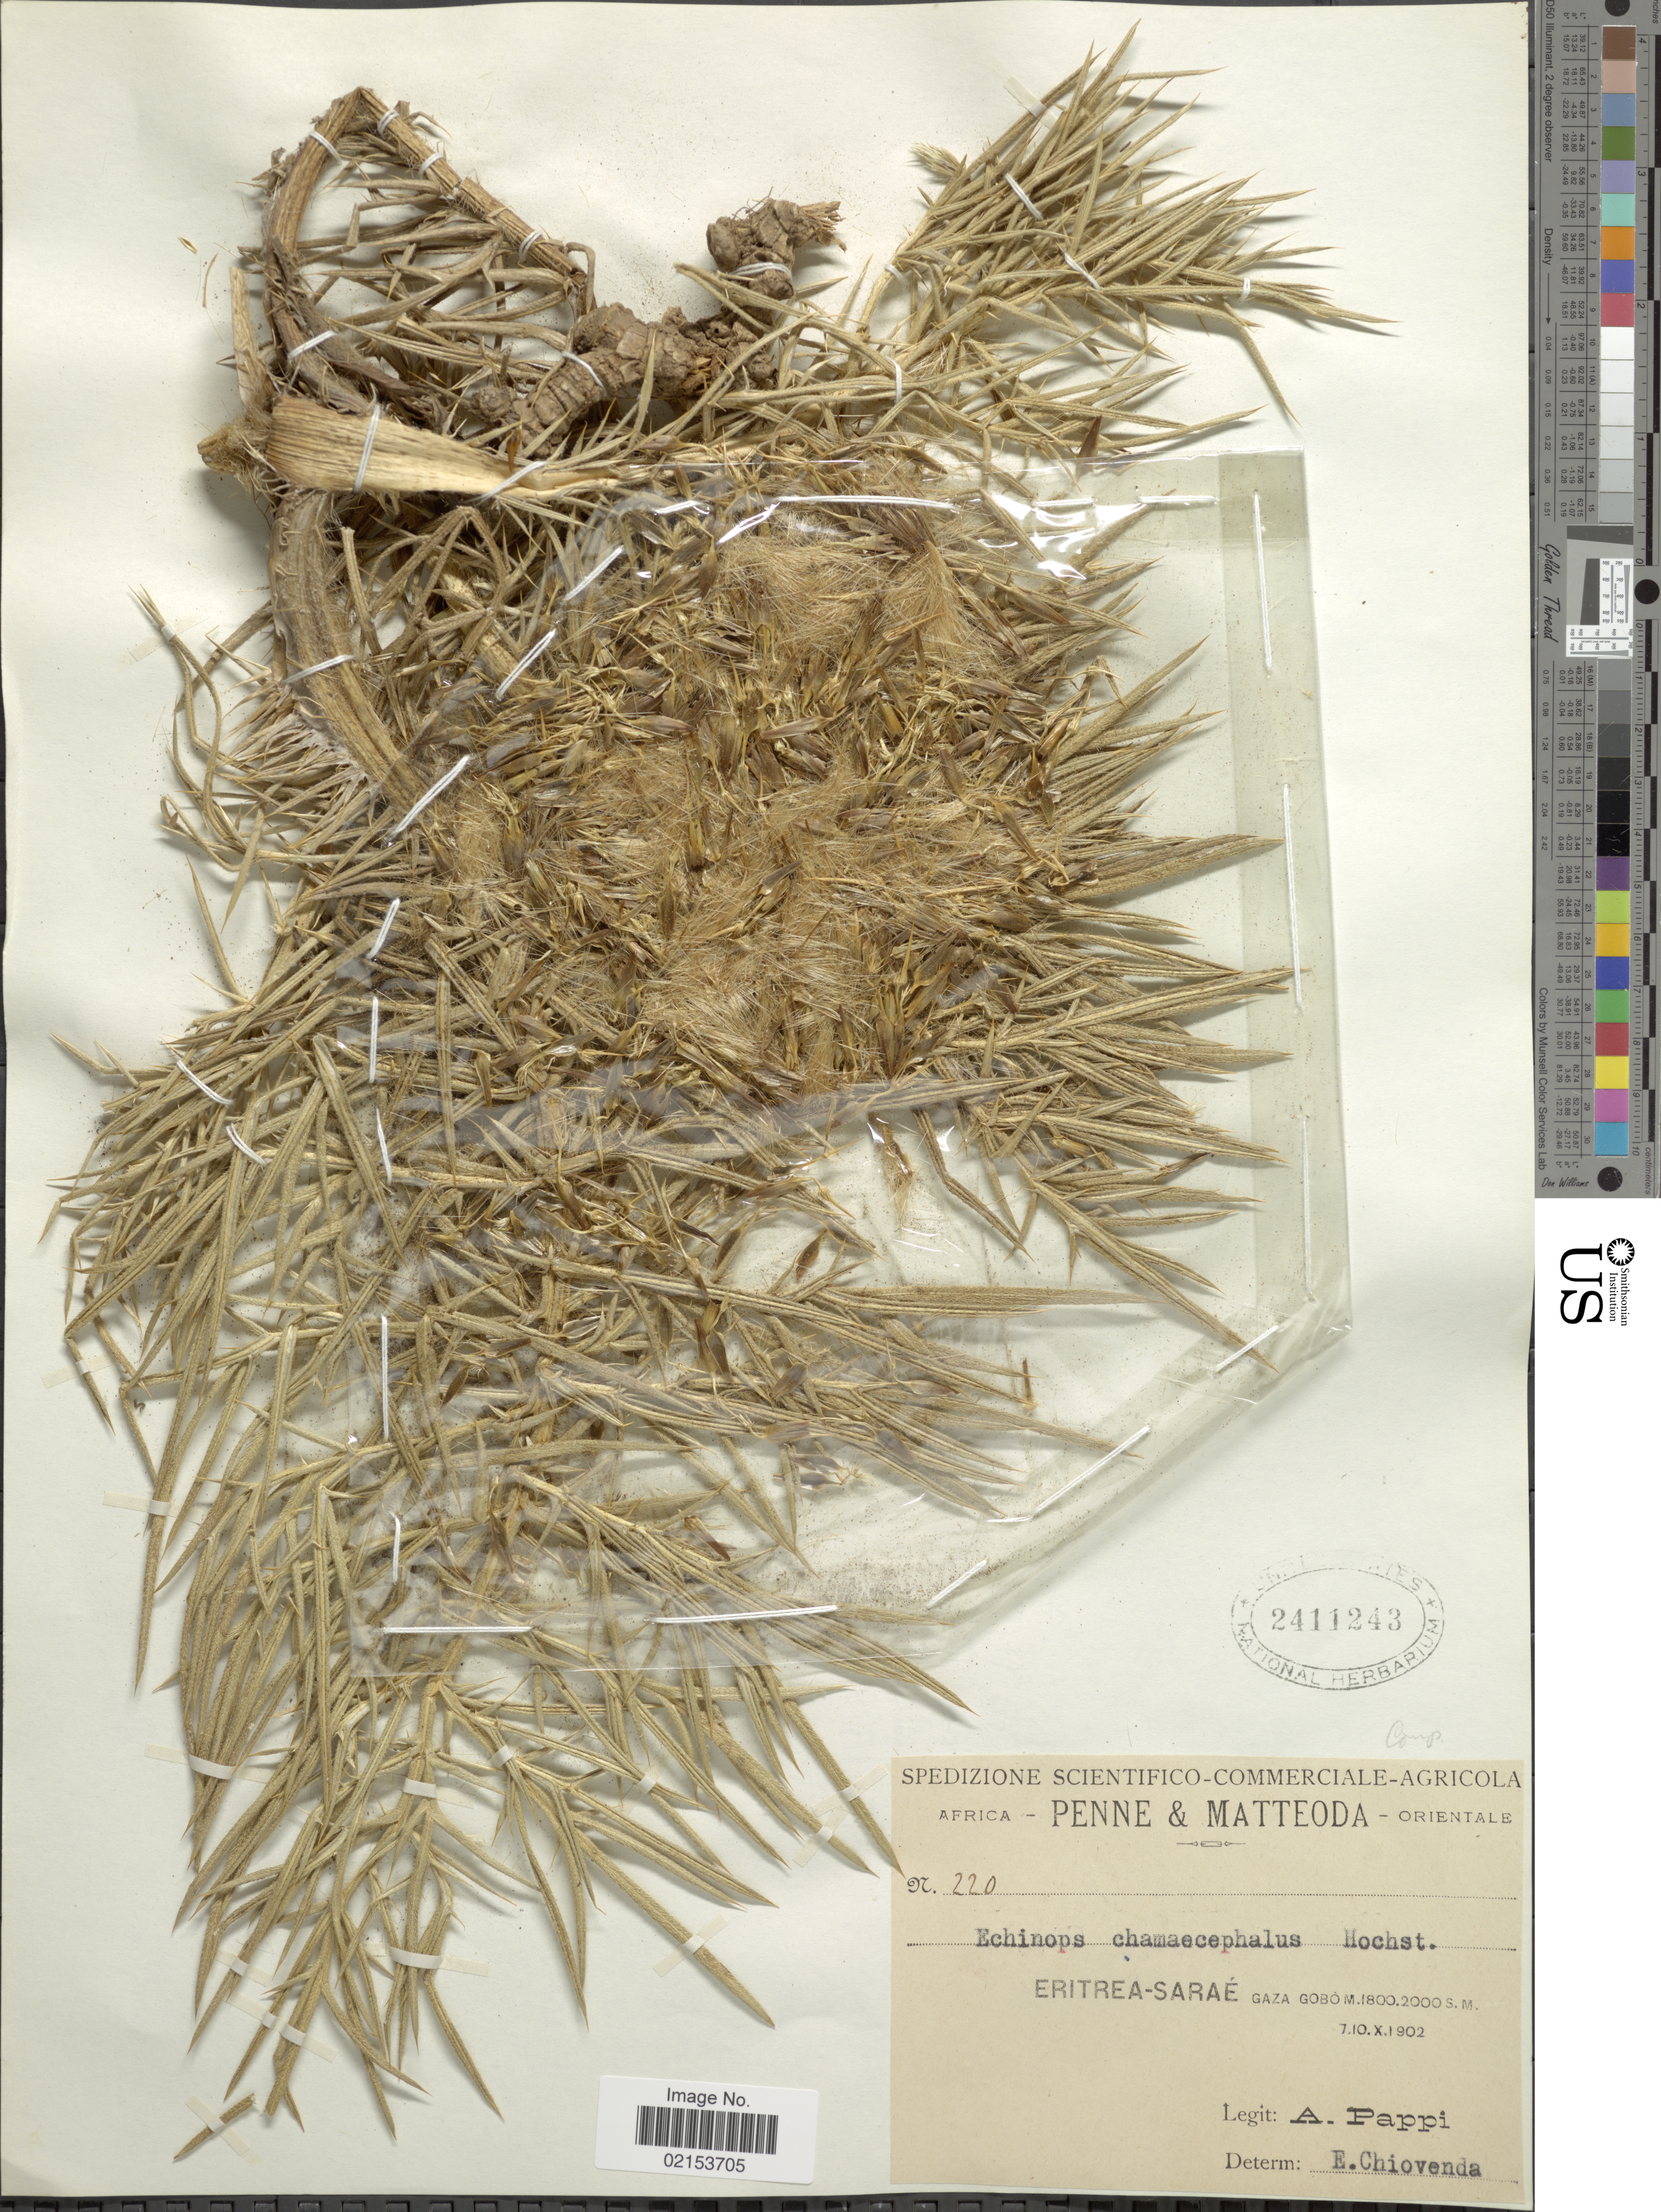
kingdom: Plantae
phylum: Tracheophyta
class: Magnoliopsida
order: Asterales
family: Asteraceae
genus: Echinops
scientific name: Echinops hispidus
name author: Fresen.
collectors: A. Pappi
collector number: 220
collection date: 1902-10-07/1902-10-10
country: Eritrea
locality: Eritrea-Sarae Gaza Gobo. Penne & Matteoda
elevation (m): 1800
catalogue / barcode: US 2411243